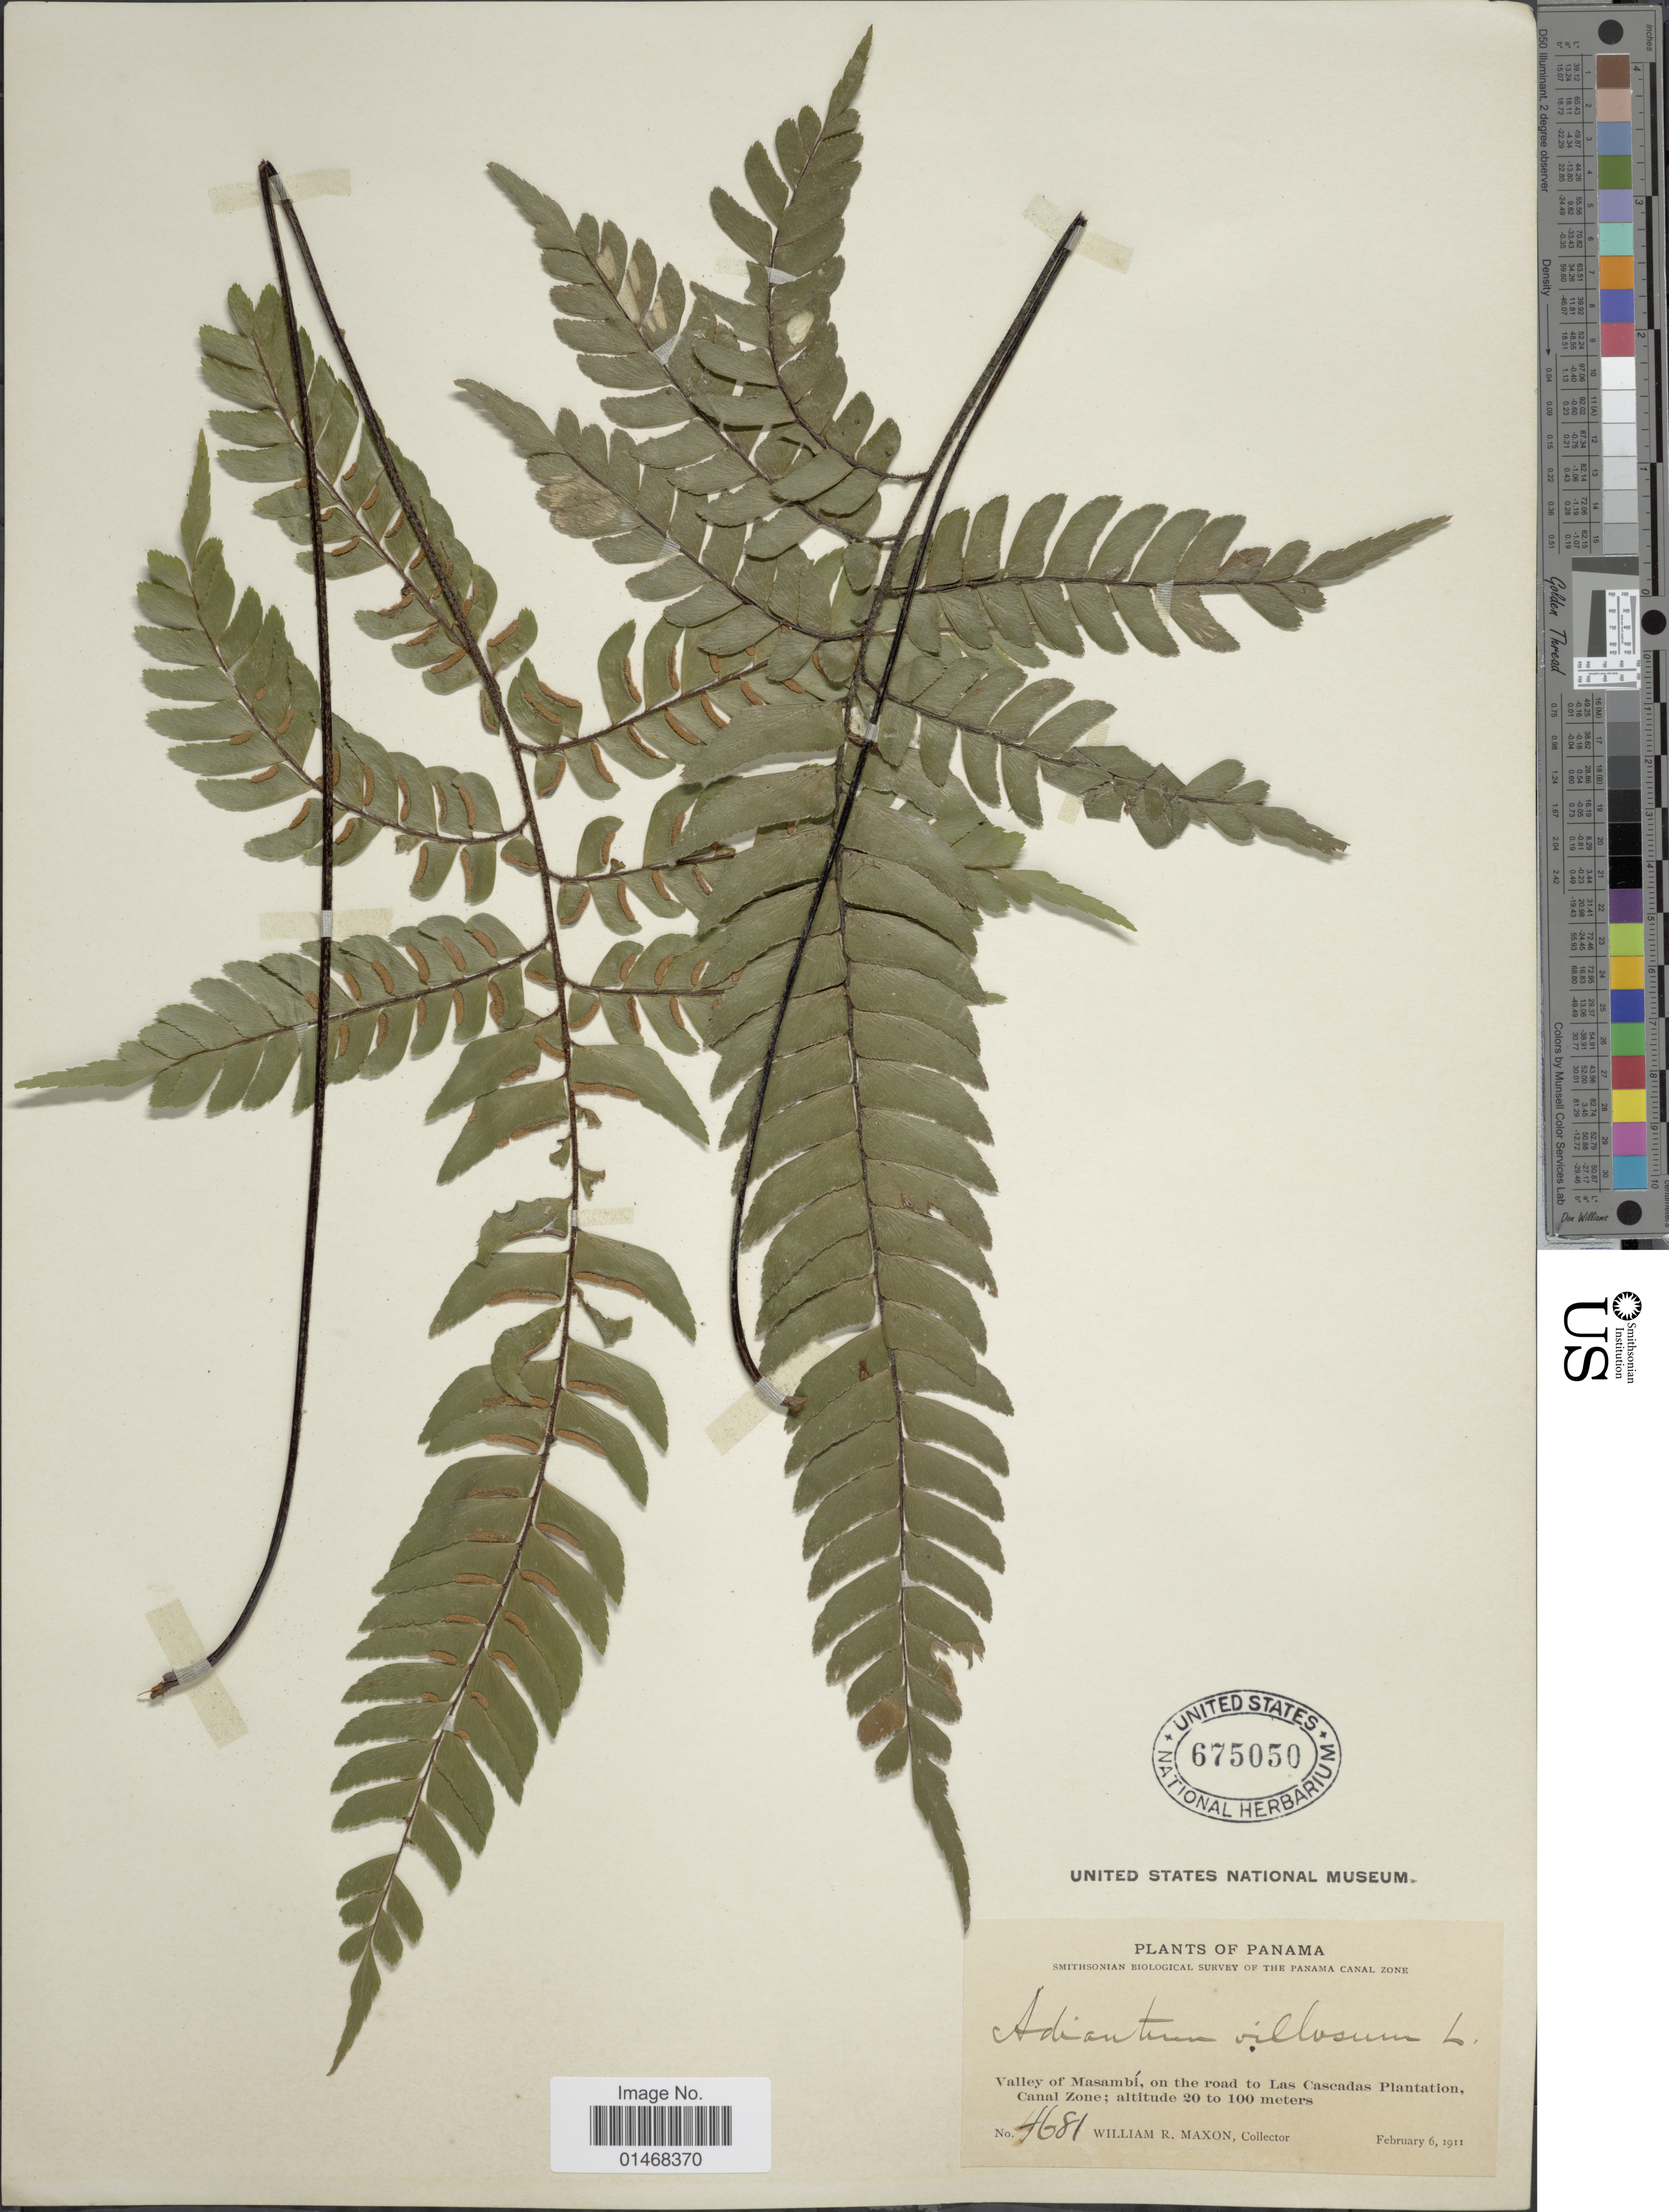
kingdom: Plantae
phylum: Tracheophyta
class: Polypodiopsida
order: Polypodiales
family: Pteridaceae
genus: Adiantum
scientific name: Adiantum villosum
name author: L.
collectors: W. R. Maxon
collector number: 4681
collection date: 1911-02-06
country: Panama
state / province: Colón / Panamá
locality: Valley of Masambí, on the road to Las Cascadas Plantation, Canal Zone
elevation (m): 20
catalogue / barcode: US 675050